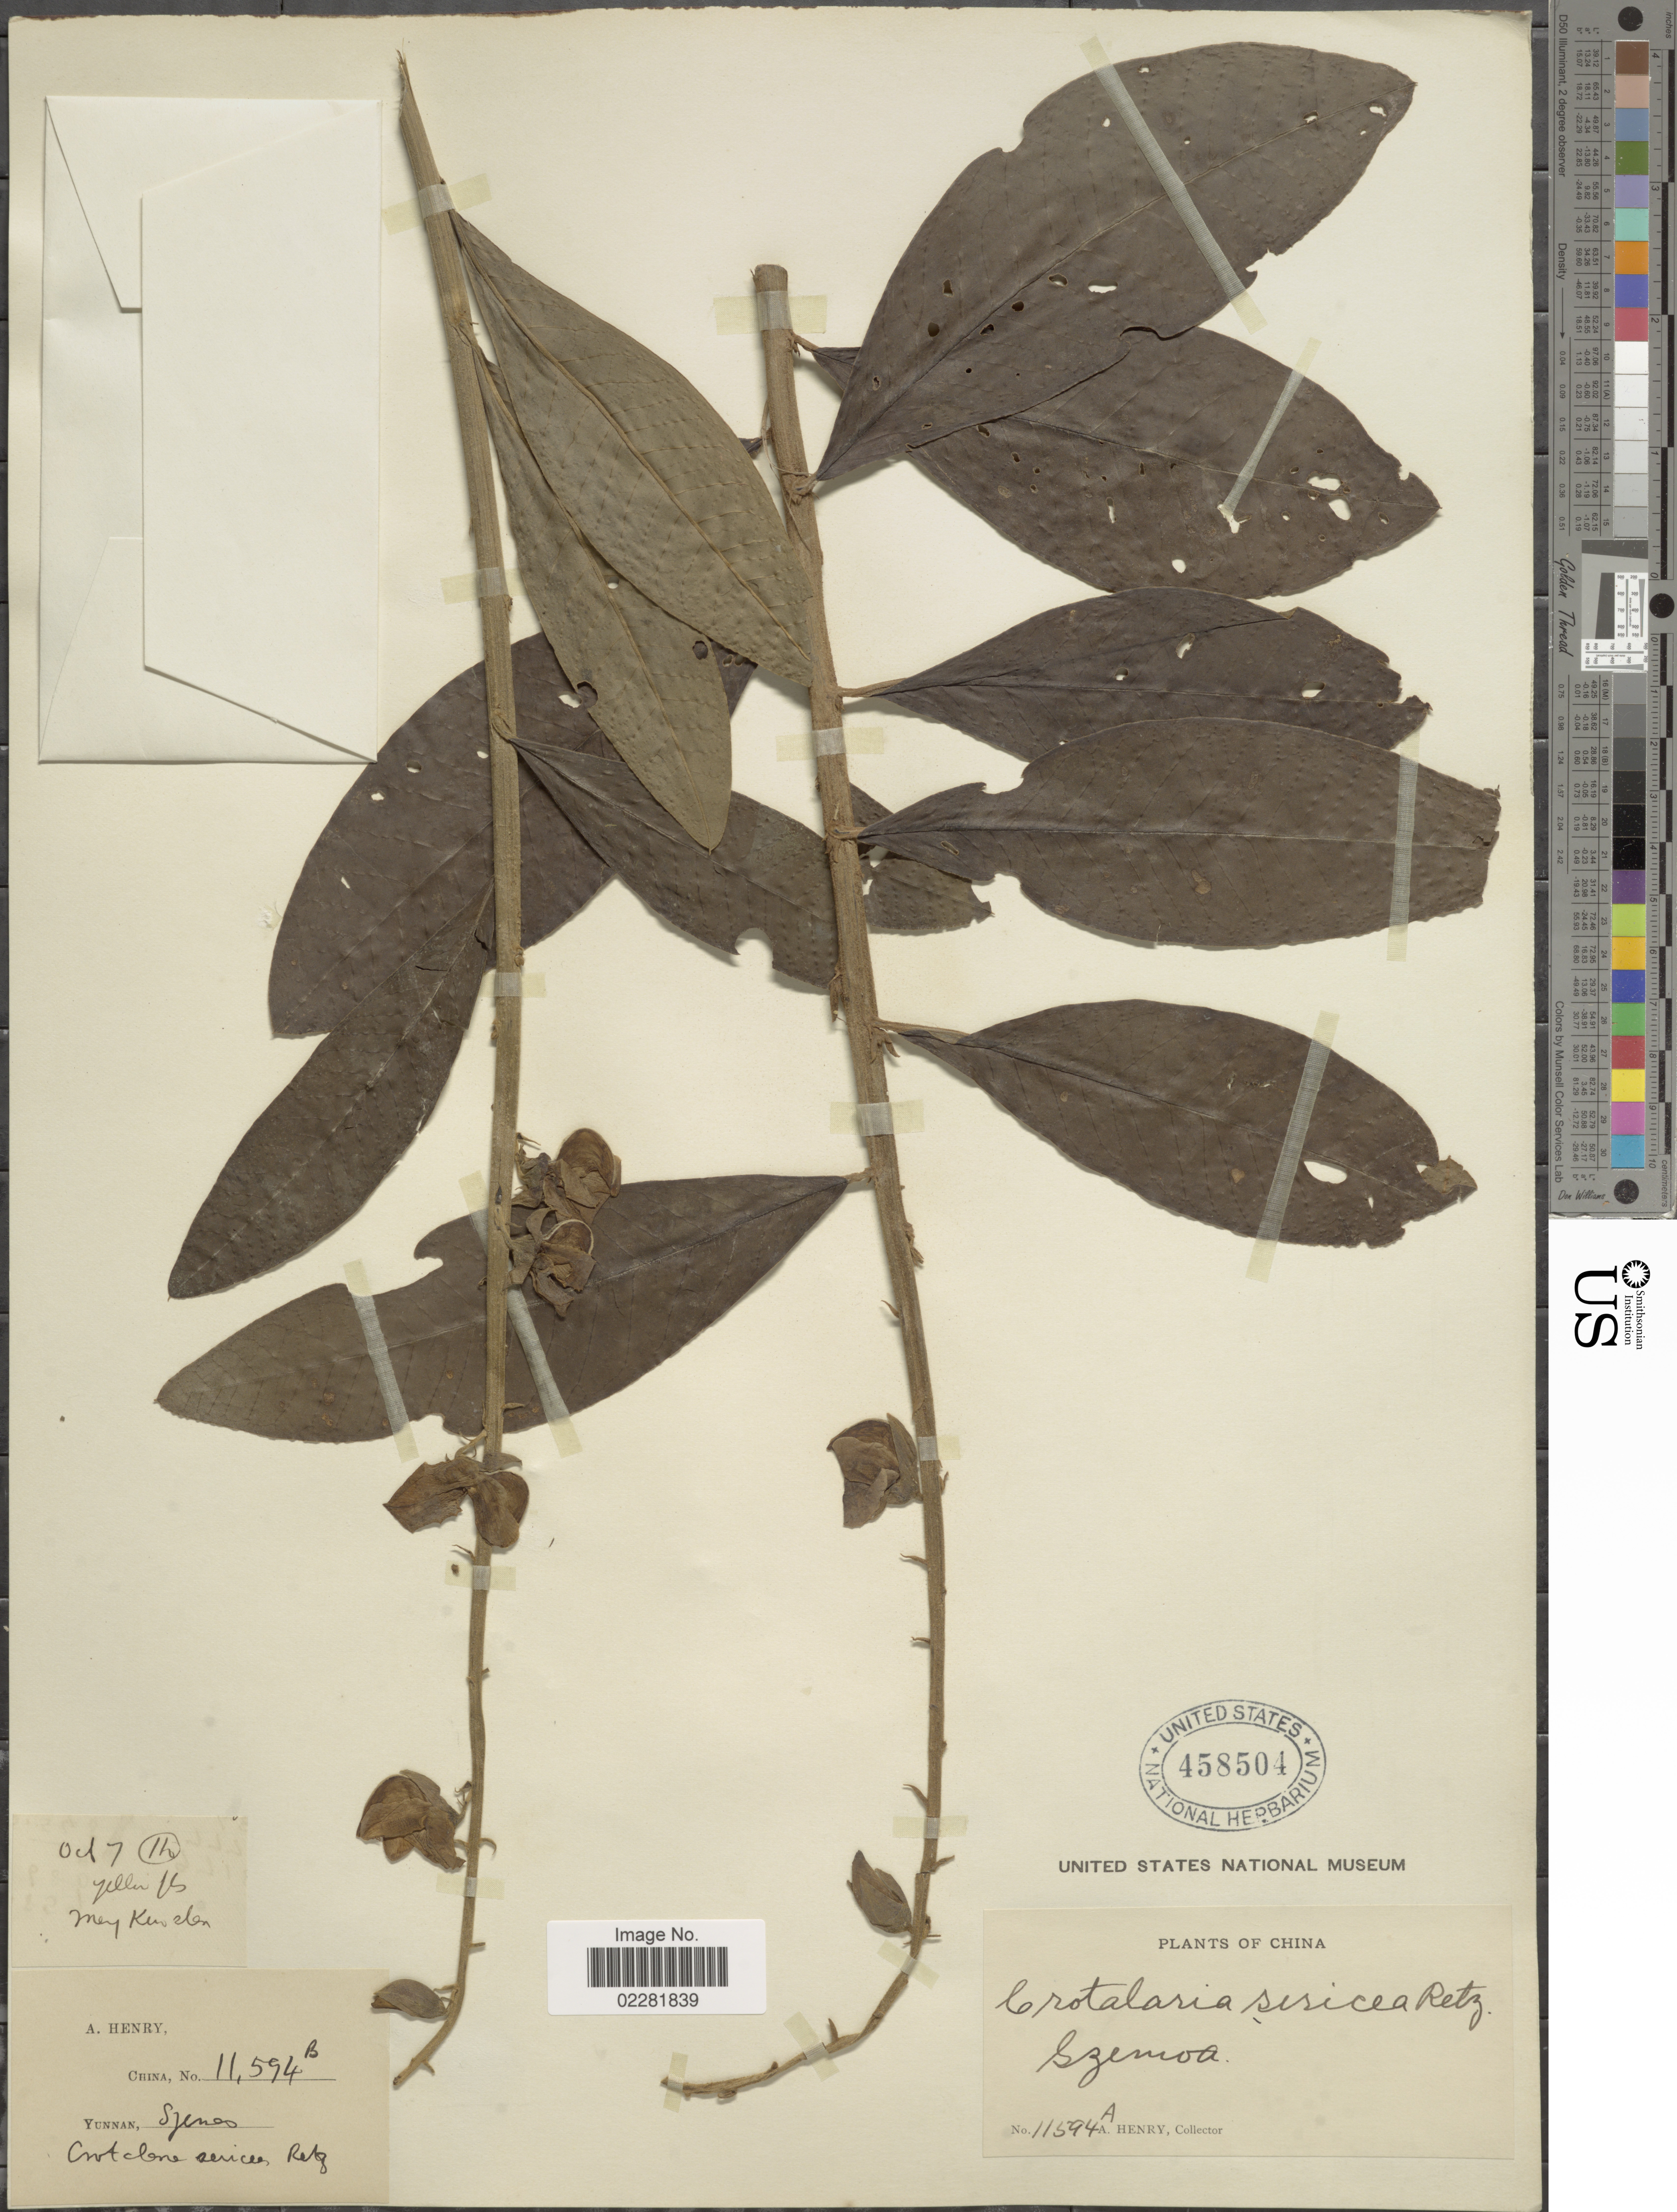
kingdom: Plantae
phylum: Tracheophyta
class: Magnoliopsida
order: Fabales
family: Fabaceae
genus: Crotalaria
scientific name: Crotalaria assamica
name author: Benth.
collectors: A. Henry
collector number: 11594 A/ 11594 B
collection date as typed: Transcribed d/m/y: 7/10/11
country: China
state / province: Yunnan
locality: Szemoa. Meng Kuo shan. Ho.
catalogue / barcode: US 458504